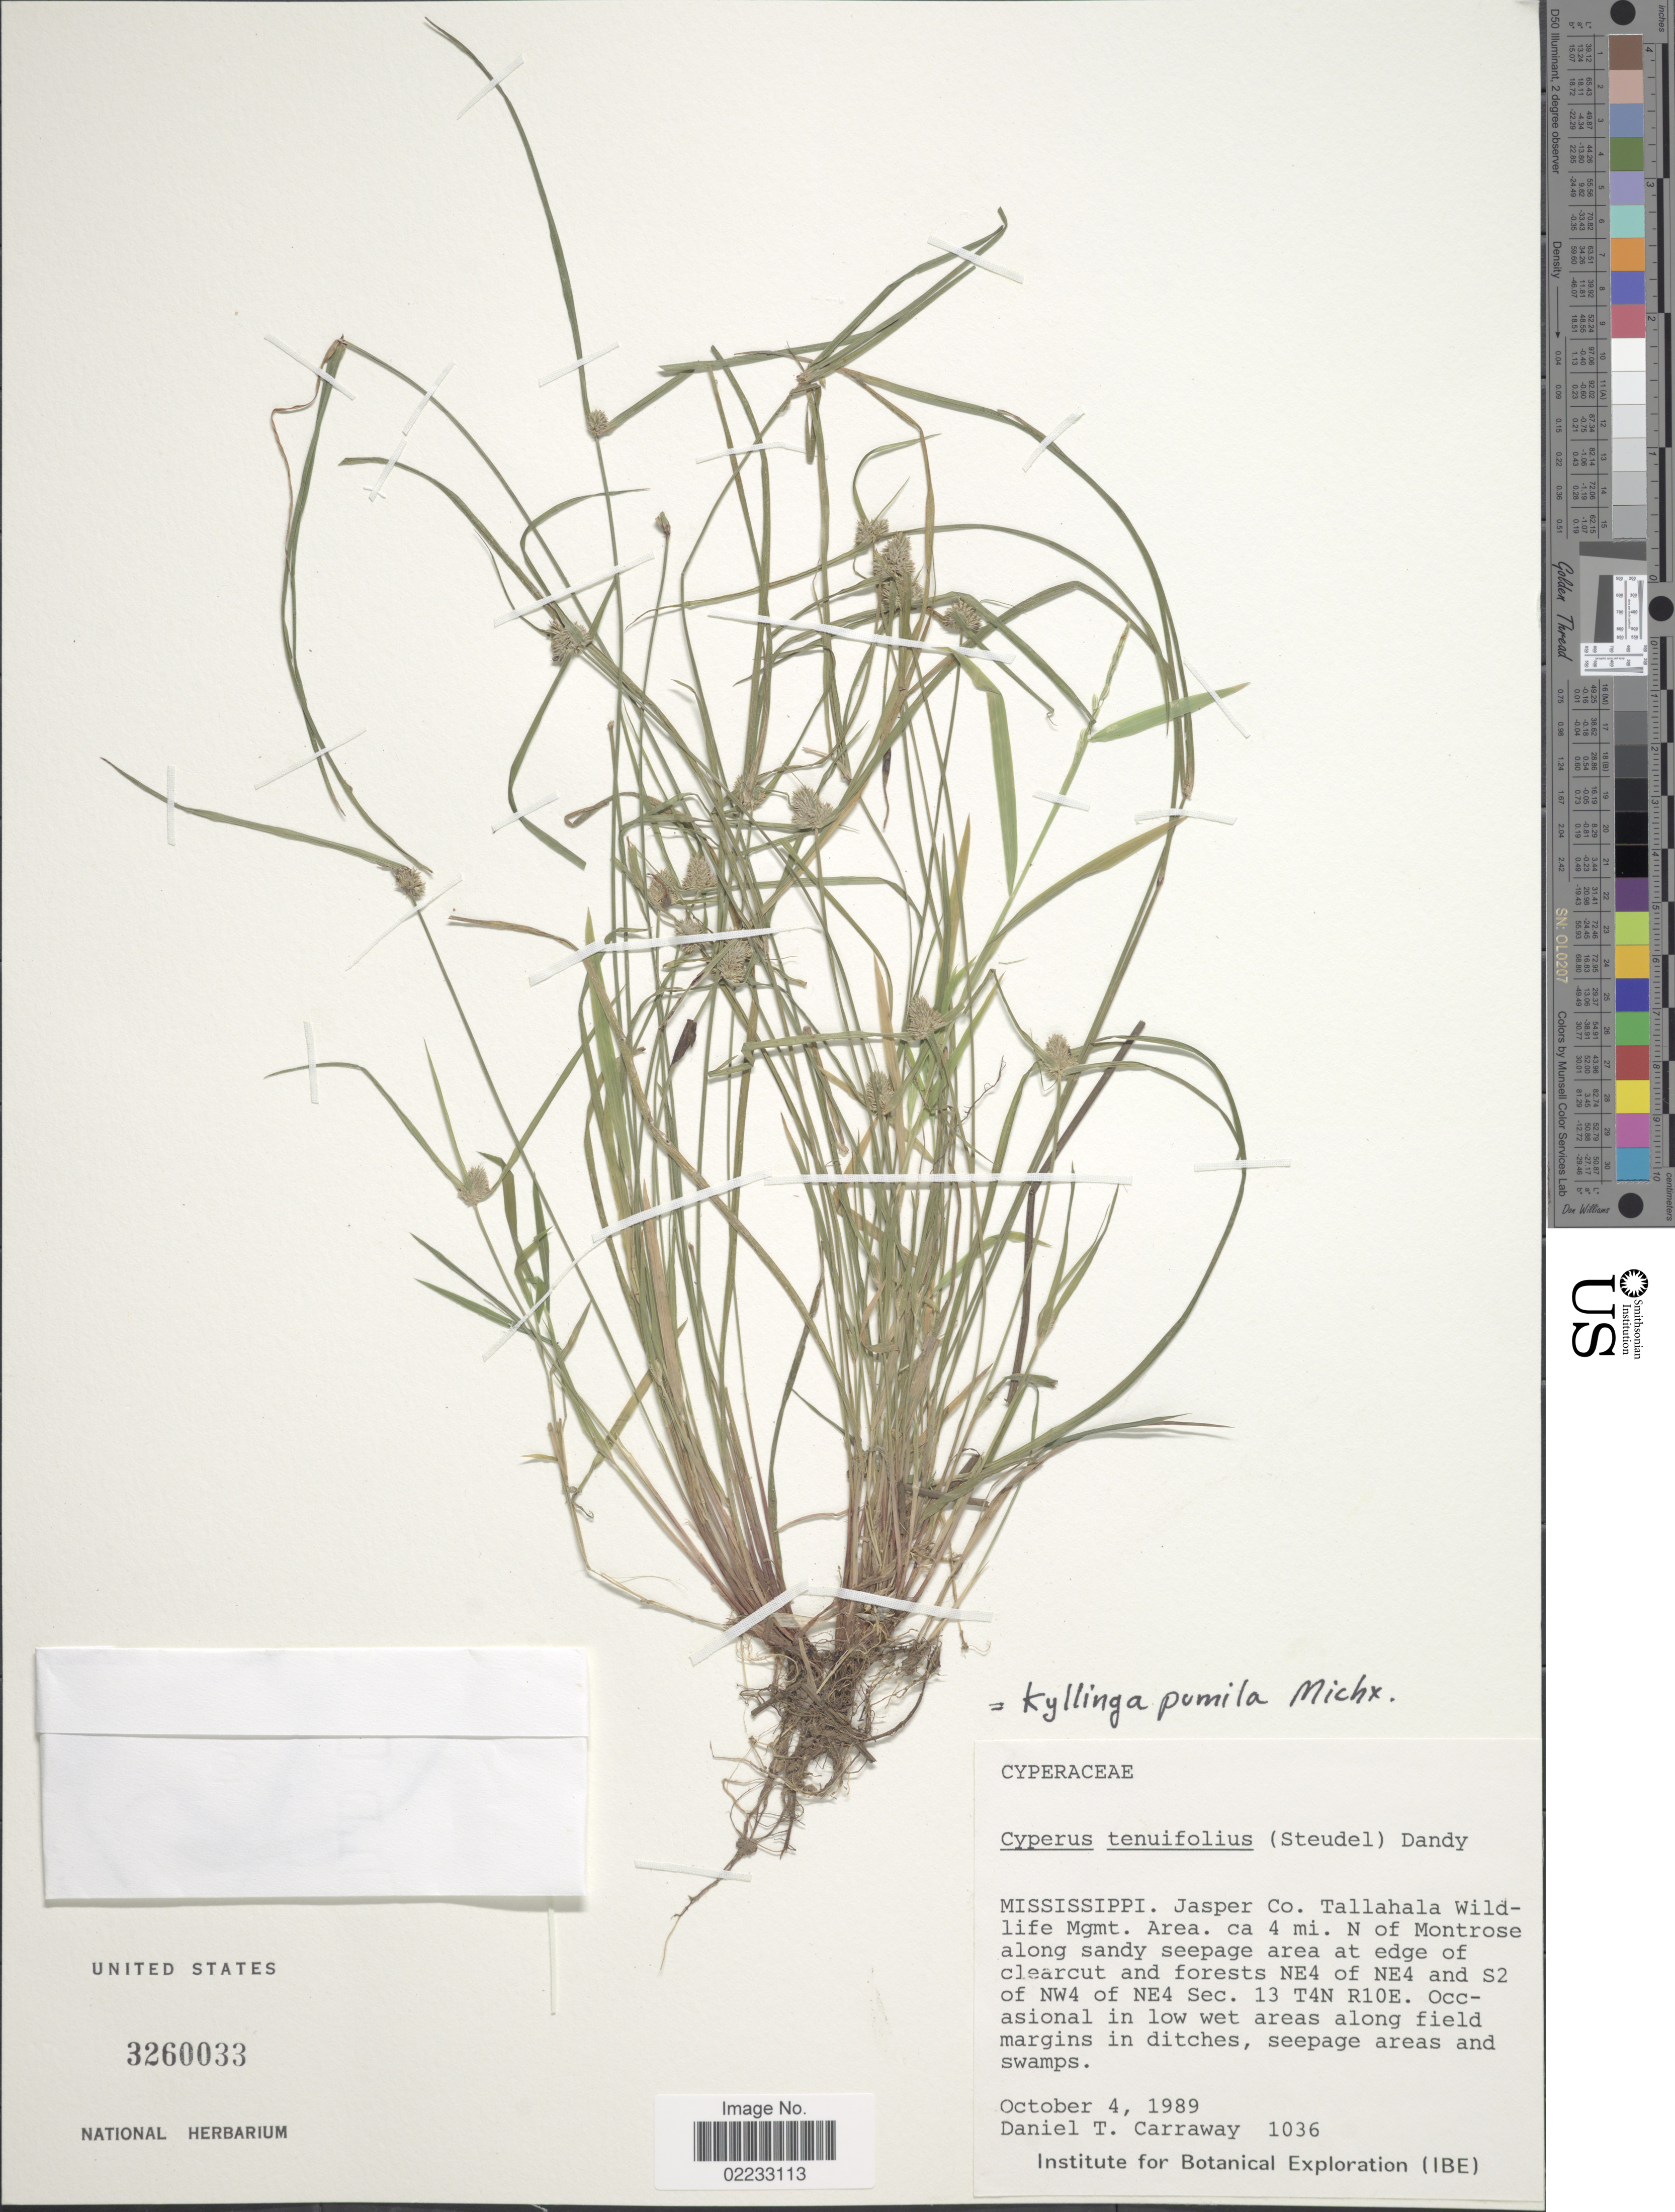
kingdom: Plantae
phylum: Tracheophyta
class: Liliopsida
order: Poales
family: Cyperaceae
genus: Cyperus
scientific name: Cyperus hortensis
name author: (Salzm. ex Steud.) Dorr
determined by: Strong, Mark T., (BOT), Smithsonian Institution - National Museum of Natural History (UNITED STATES)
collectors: D. Carraway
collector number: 1036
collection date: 1989-10-04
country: United States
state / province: Mississippi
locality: Jasper Co. Tallahala Wildlife Mgmt. Area. ca 4 mi. N of Montrose along sandy seepage area at edge of clearcut and forests NE4 of NE4 and S2 of NW4 of NE4 Sec. 13 T4N R10E.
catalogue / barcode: US 3260033